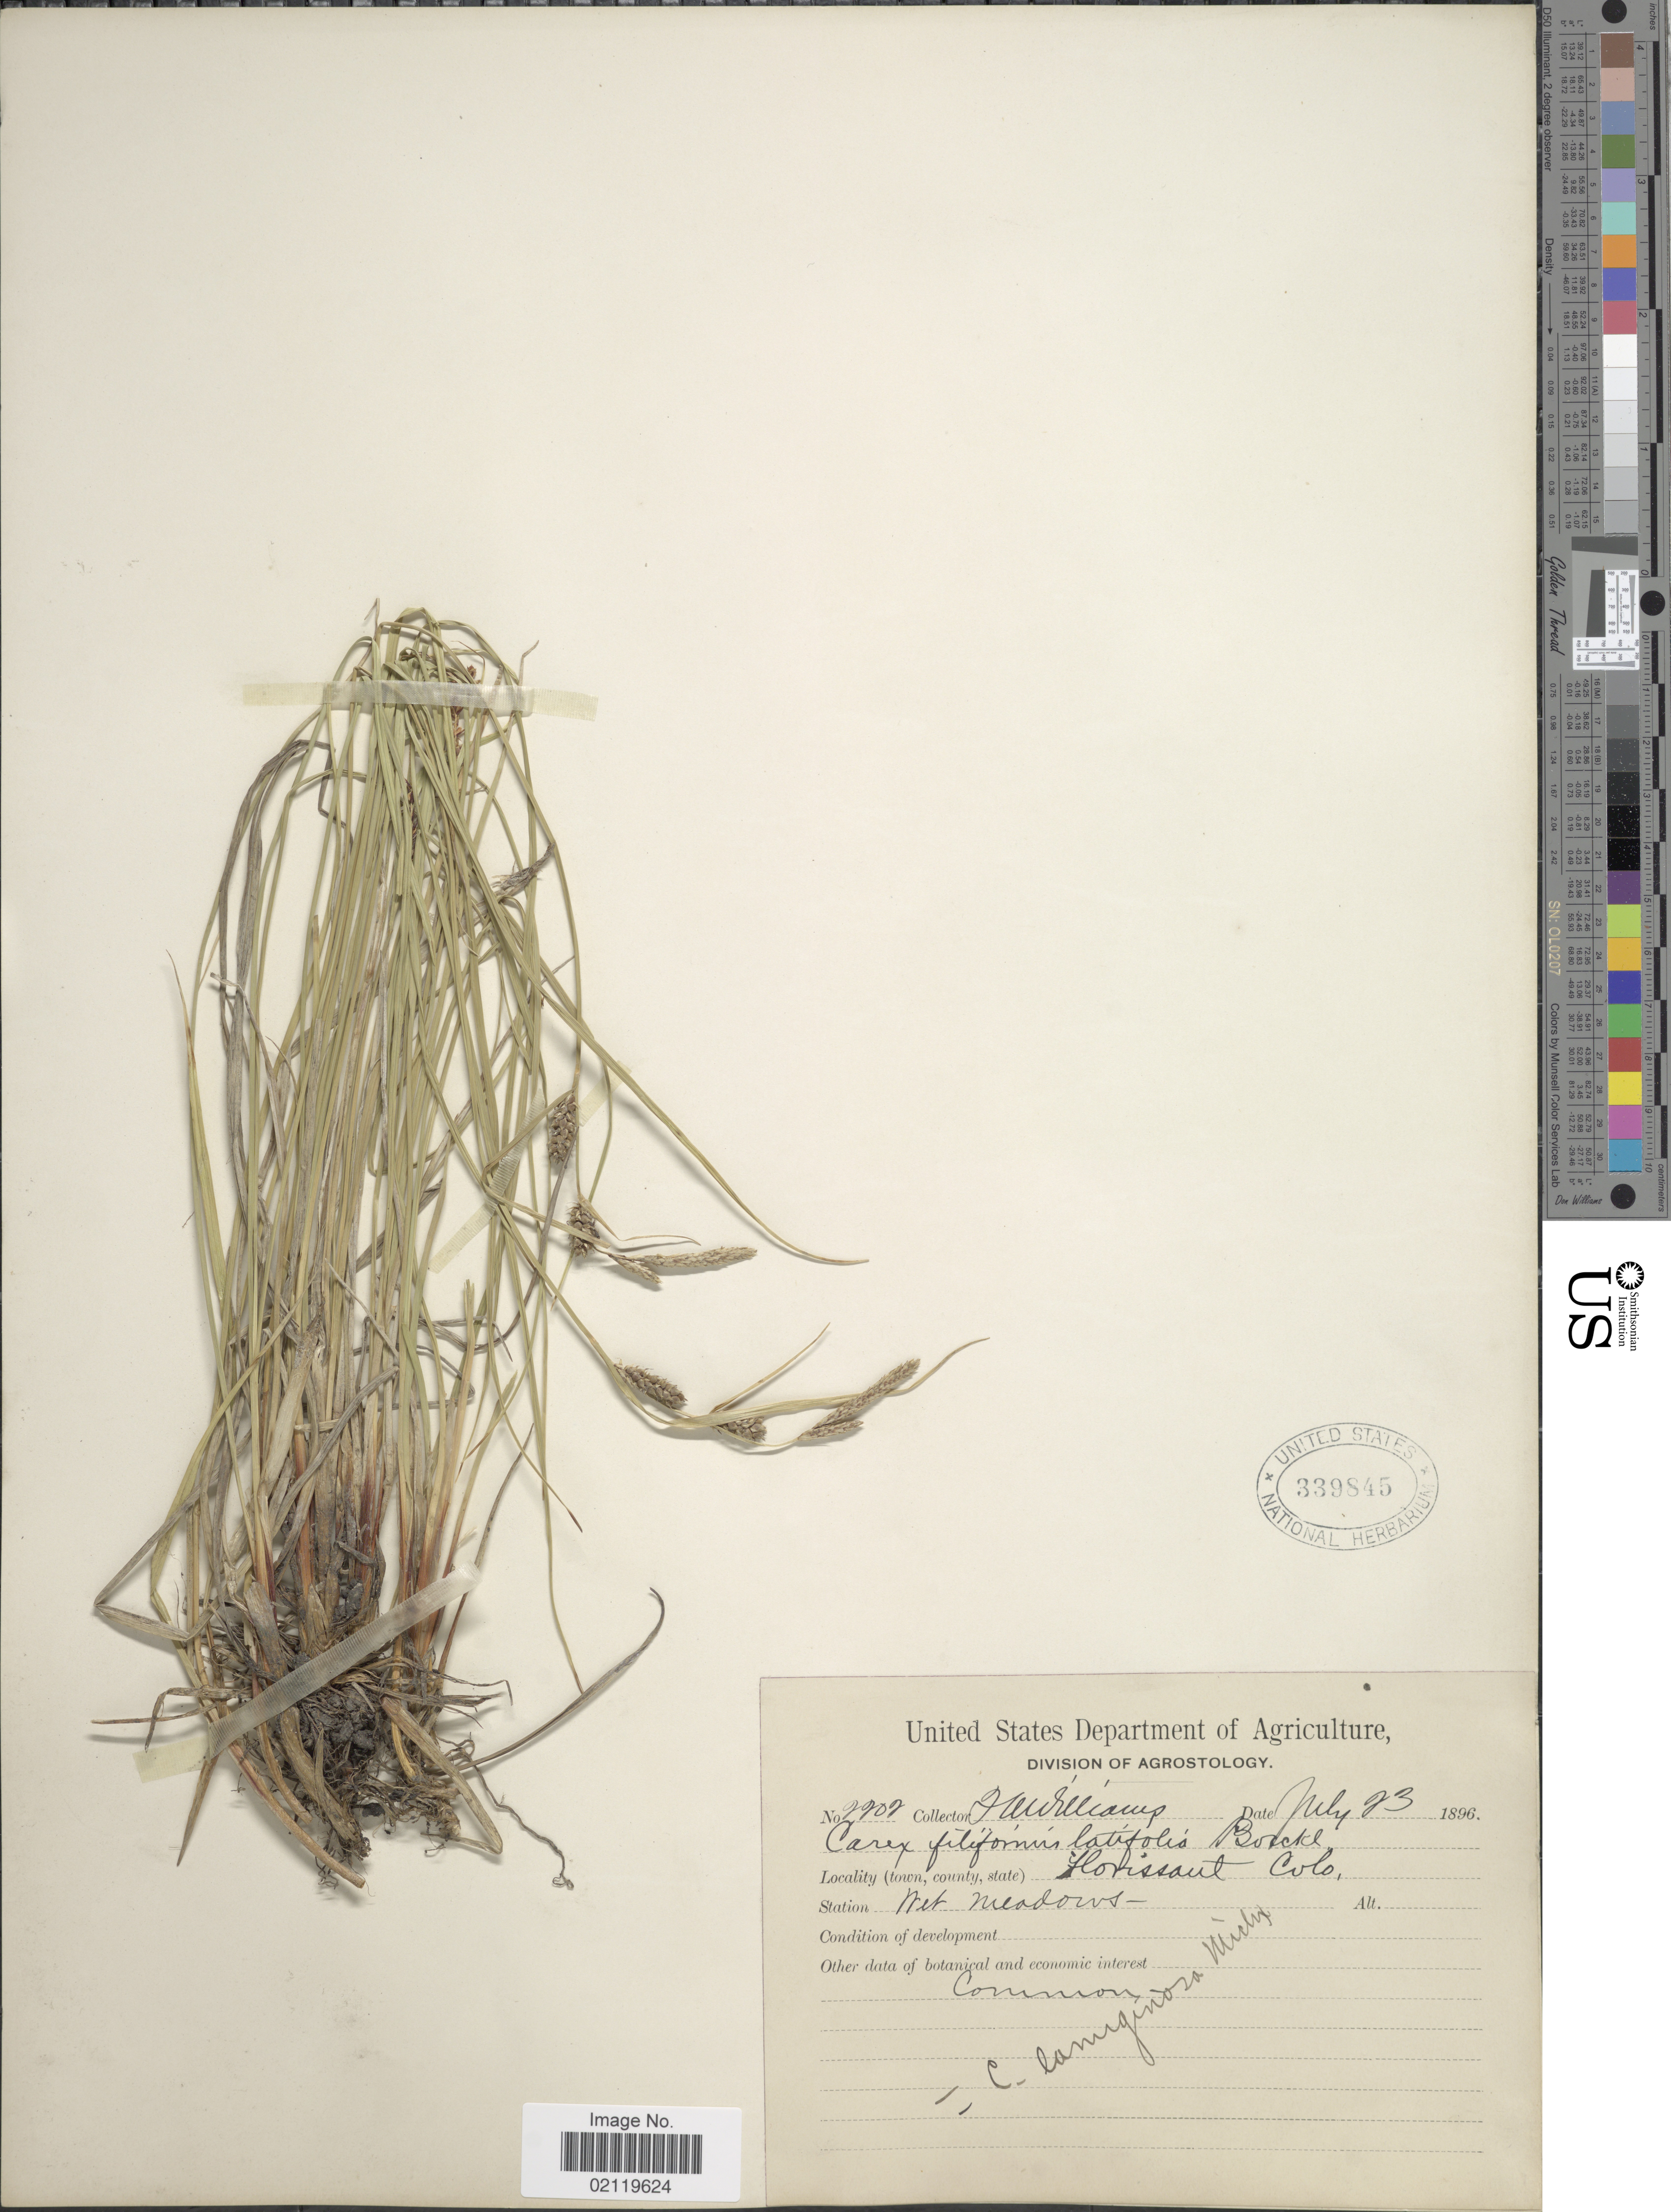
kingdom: Plantae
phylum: Tracheophyta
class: Liliopsida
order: Poales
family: Cyperaceae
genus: Carex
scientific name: Carex pellita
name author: Muhl. ex Willd.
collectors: T. A. Williams (herbarium)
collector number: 2202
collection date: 1896-07-23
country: United States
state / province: Colorado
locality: Florissant, wet meadows.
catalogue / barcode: US 339845